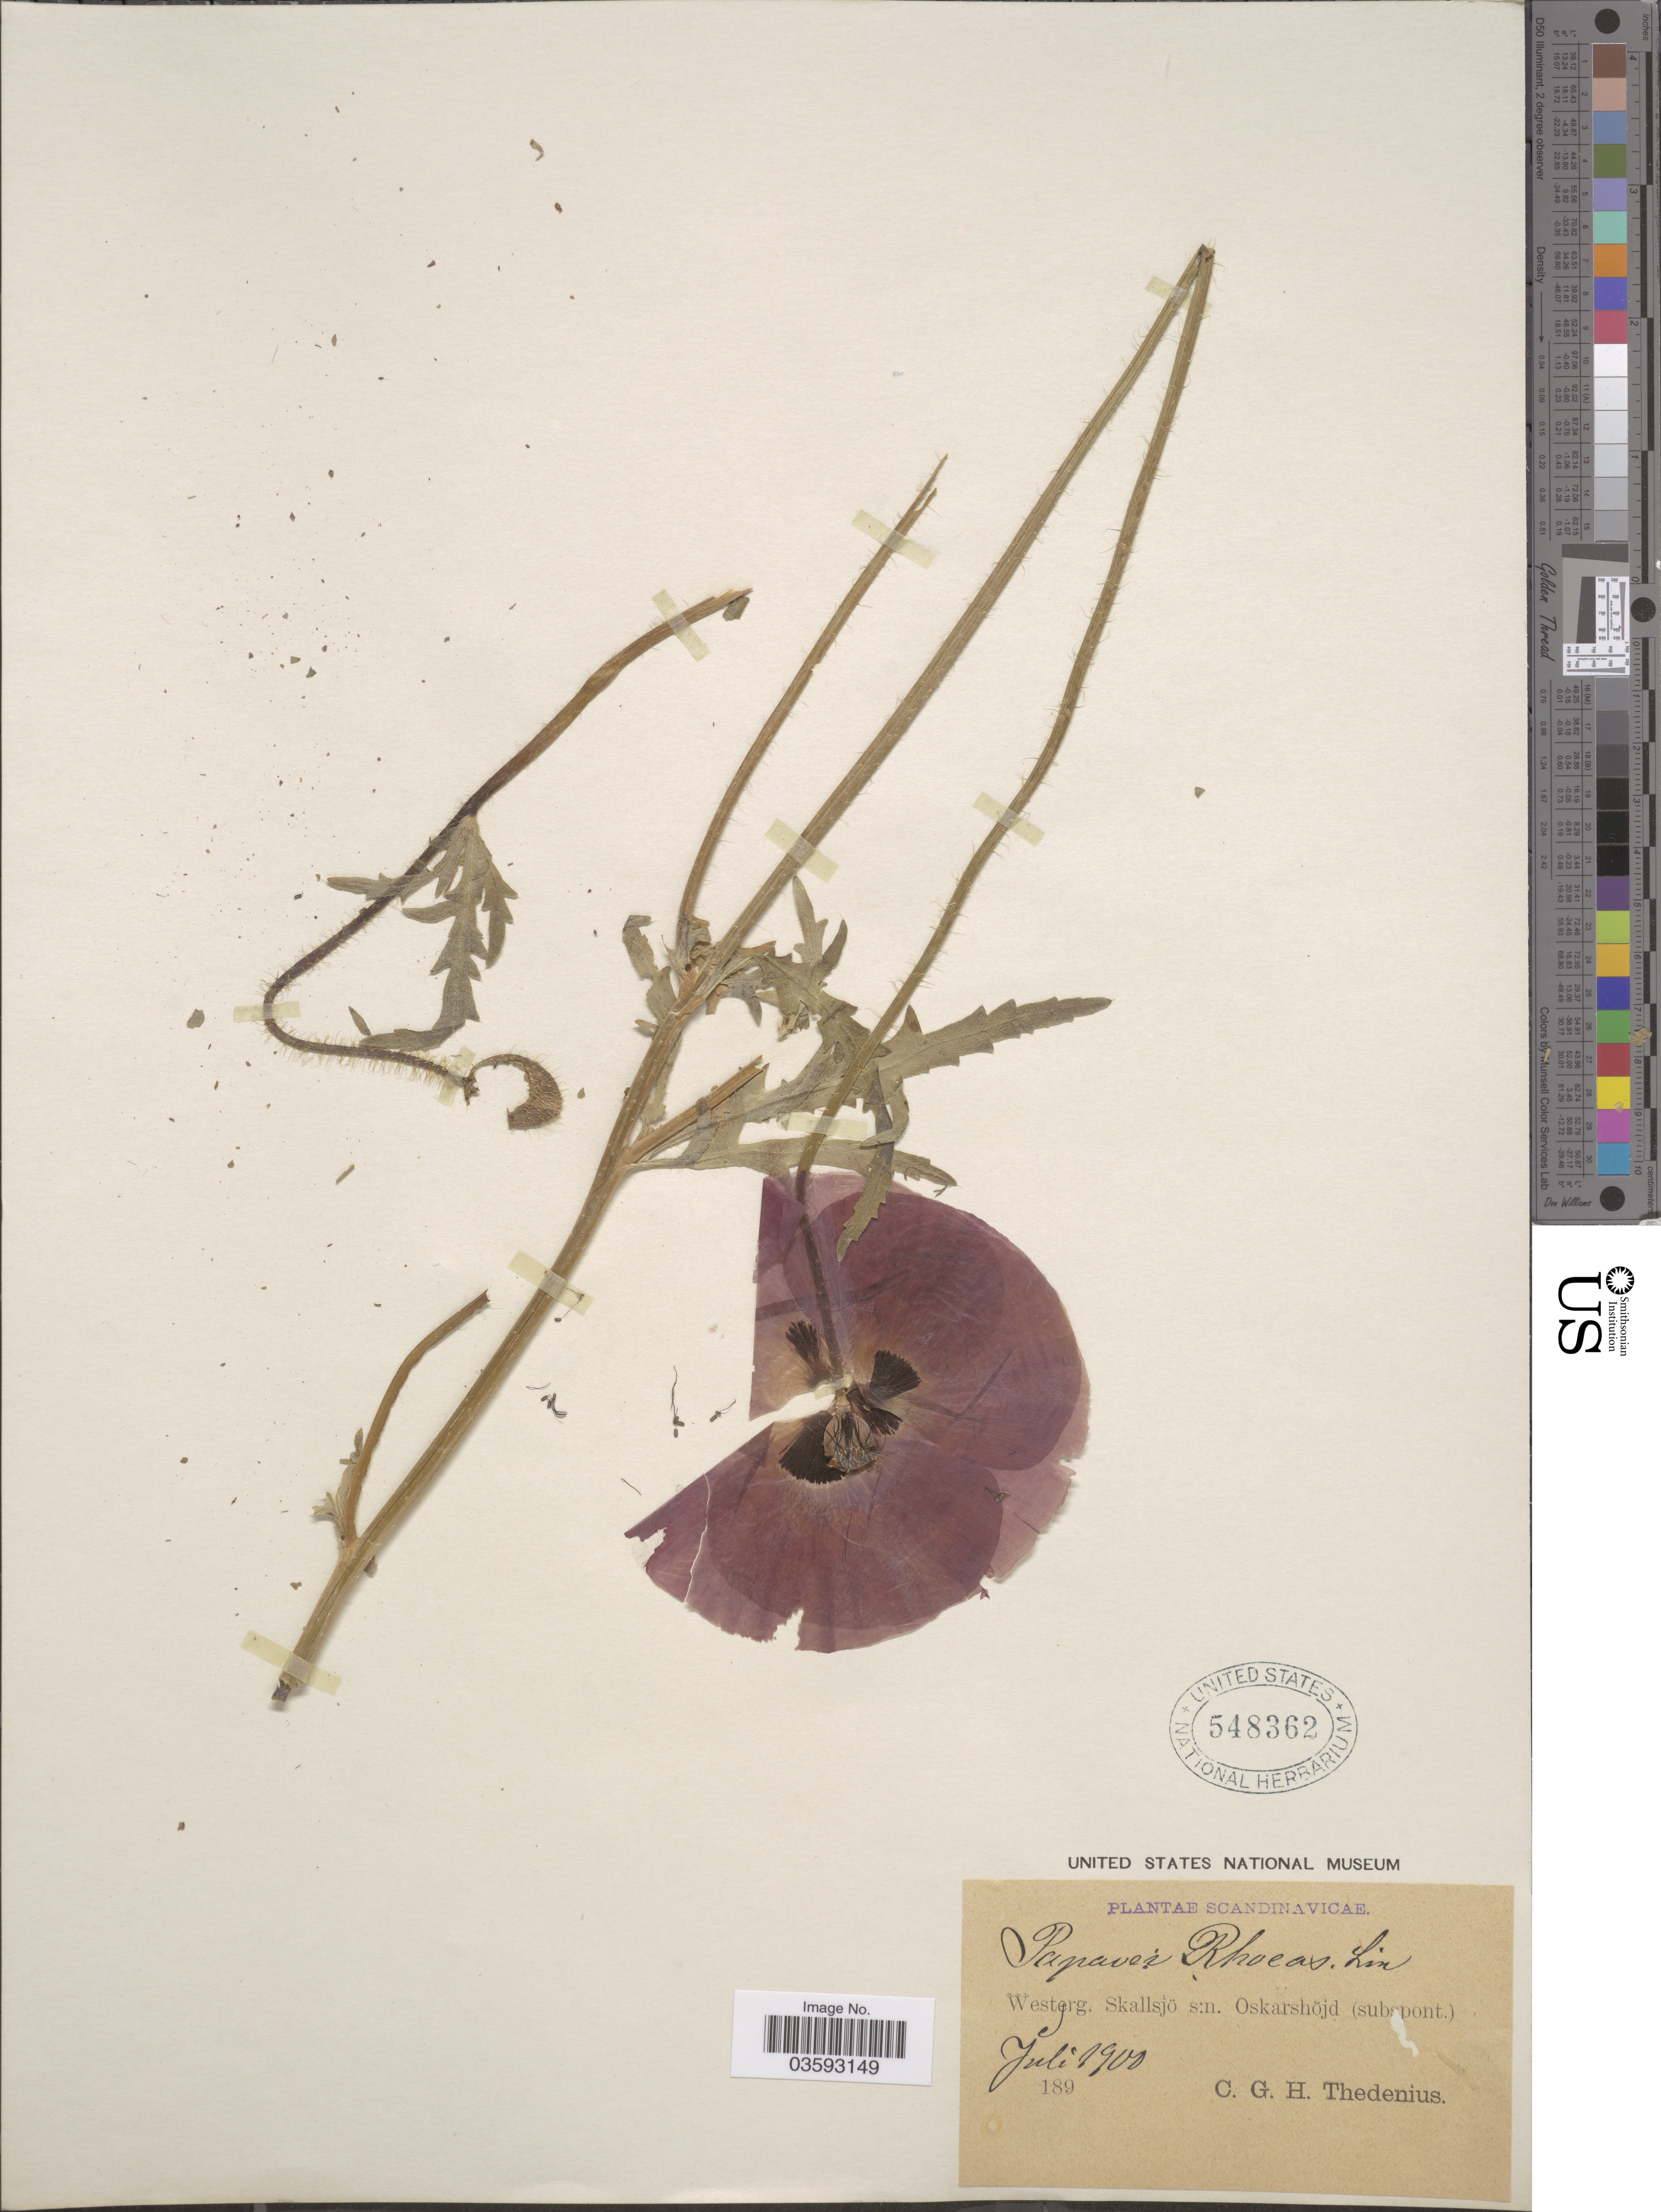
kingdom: Plantae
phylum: Tracheophyta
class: Magnoliopsida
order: Ranunculales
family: Papaveraceae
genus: Papaver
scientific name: Papaver rhoeas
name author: L.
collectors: C. Thedenius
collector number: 189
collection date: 1900-07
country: Sweden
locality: Scandinavicae. Westerg. Skallsjö s:n. Oskarshöjd (subspont.).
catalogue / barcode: US 548362